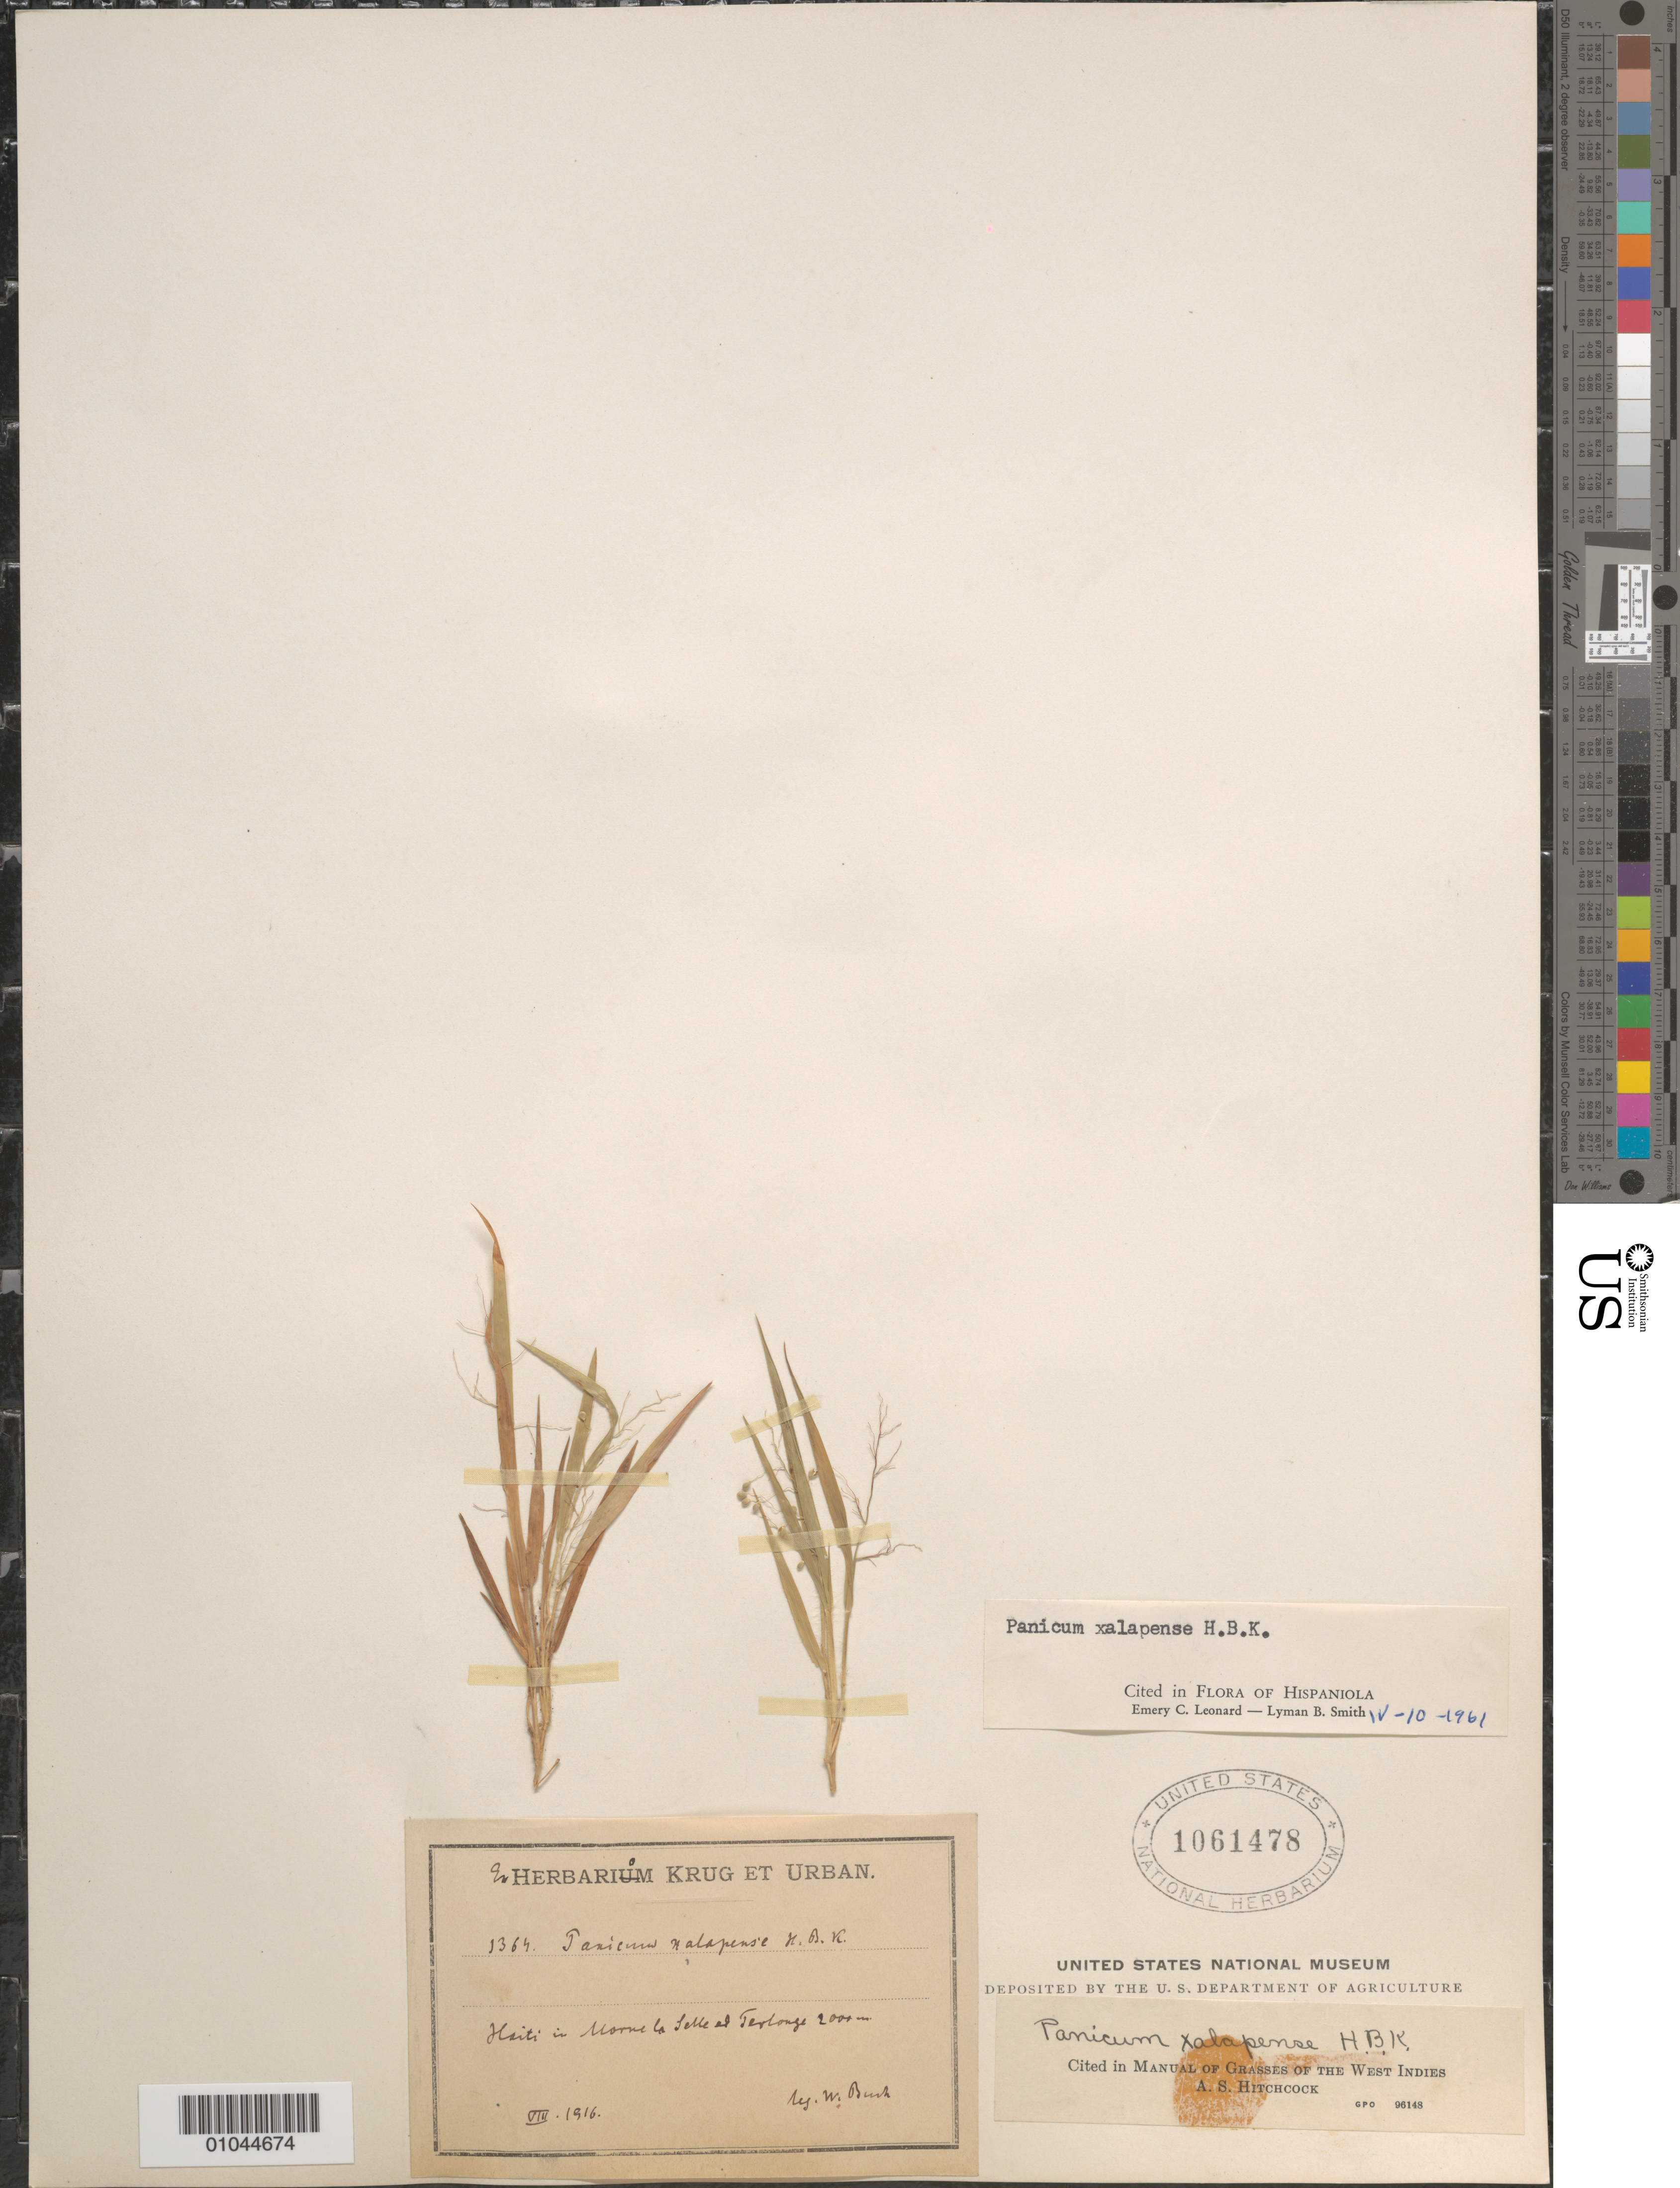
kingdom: Plantae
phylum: Tracheophyta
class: Liliopsida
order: Poales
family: Poaceae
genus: Panicum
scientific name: Panicum xalapense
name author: Kunth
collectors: W. Buch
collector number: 1364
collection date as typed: Aug 1916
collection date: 1916-08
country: Haiti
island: Hispaniola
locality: Morne la Selle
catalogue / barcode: US 1061478